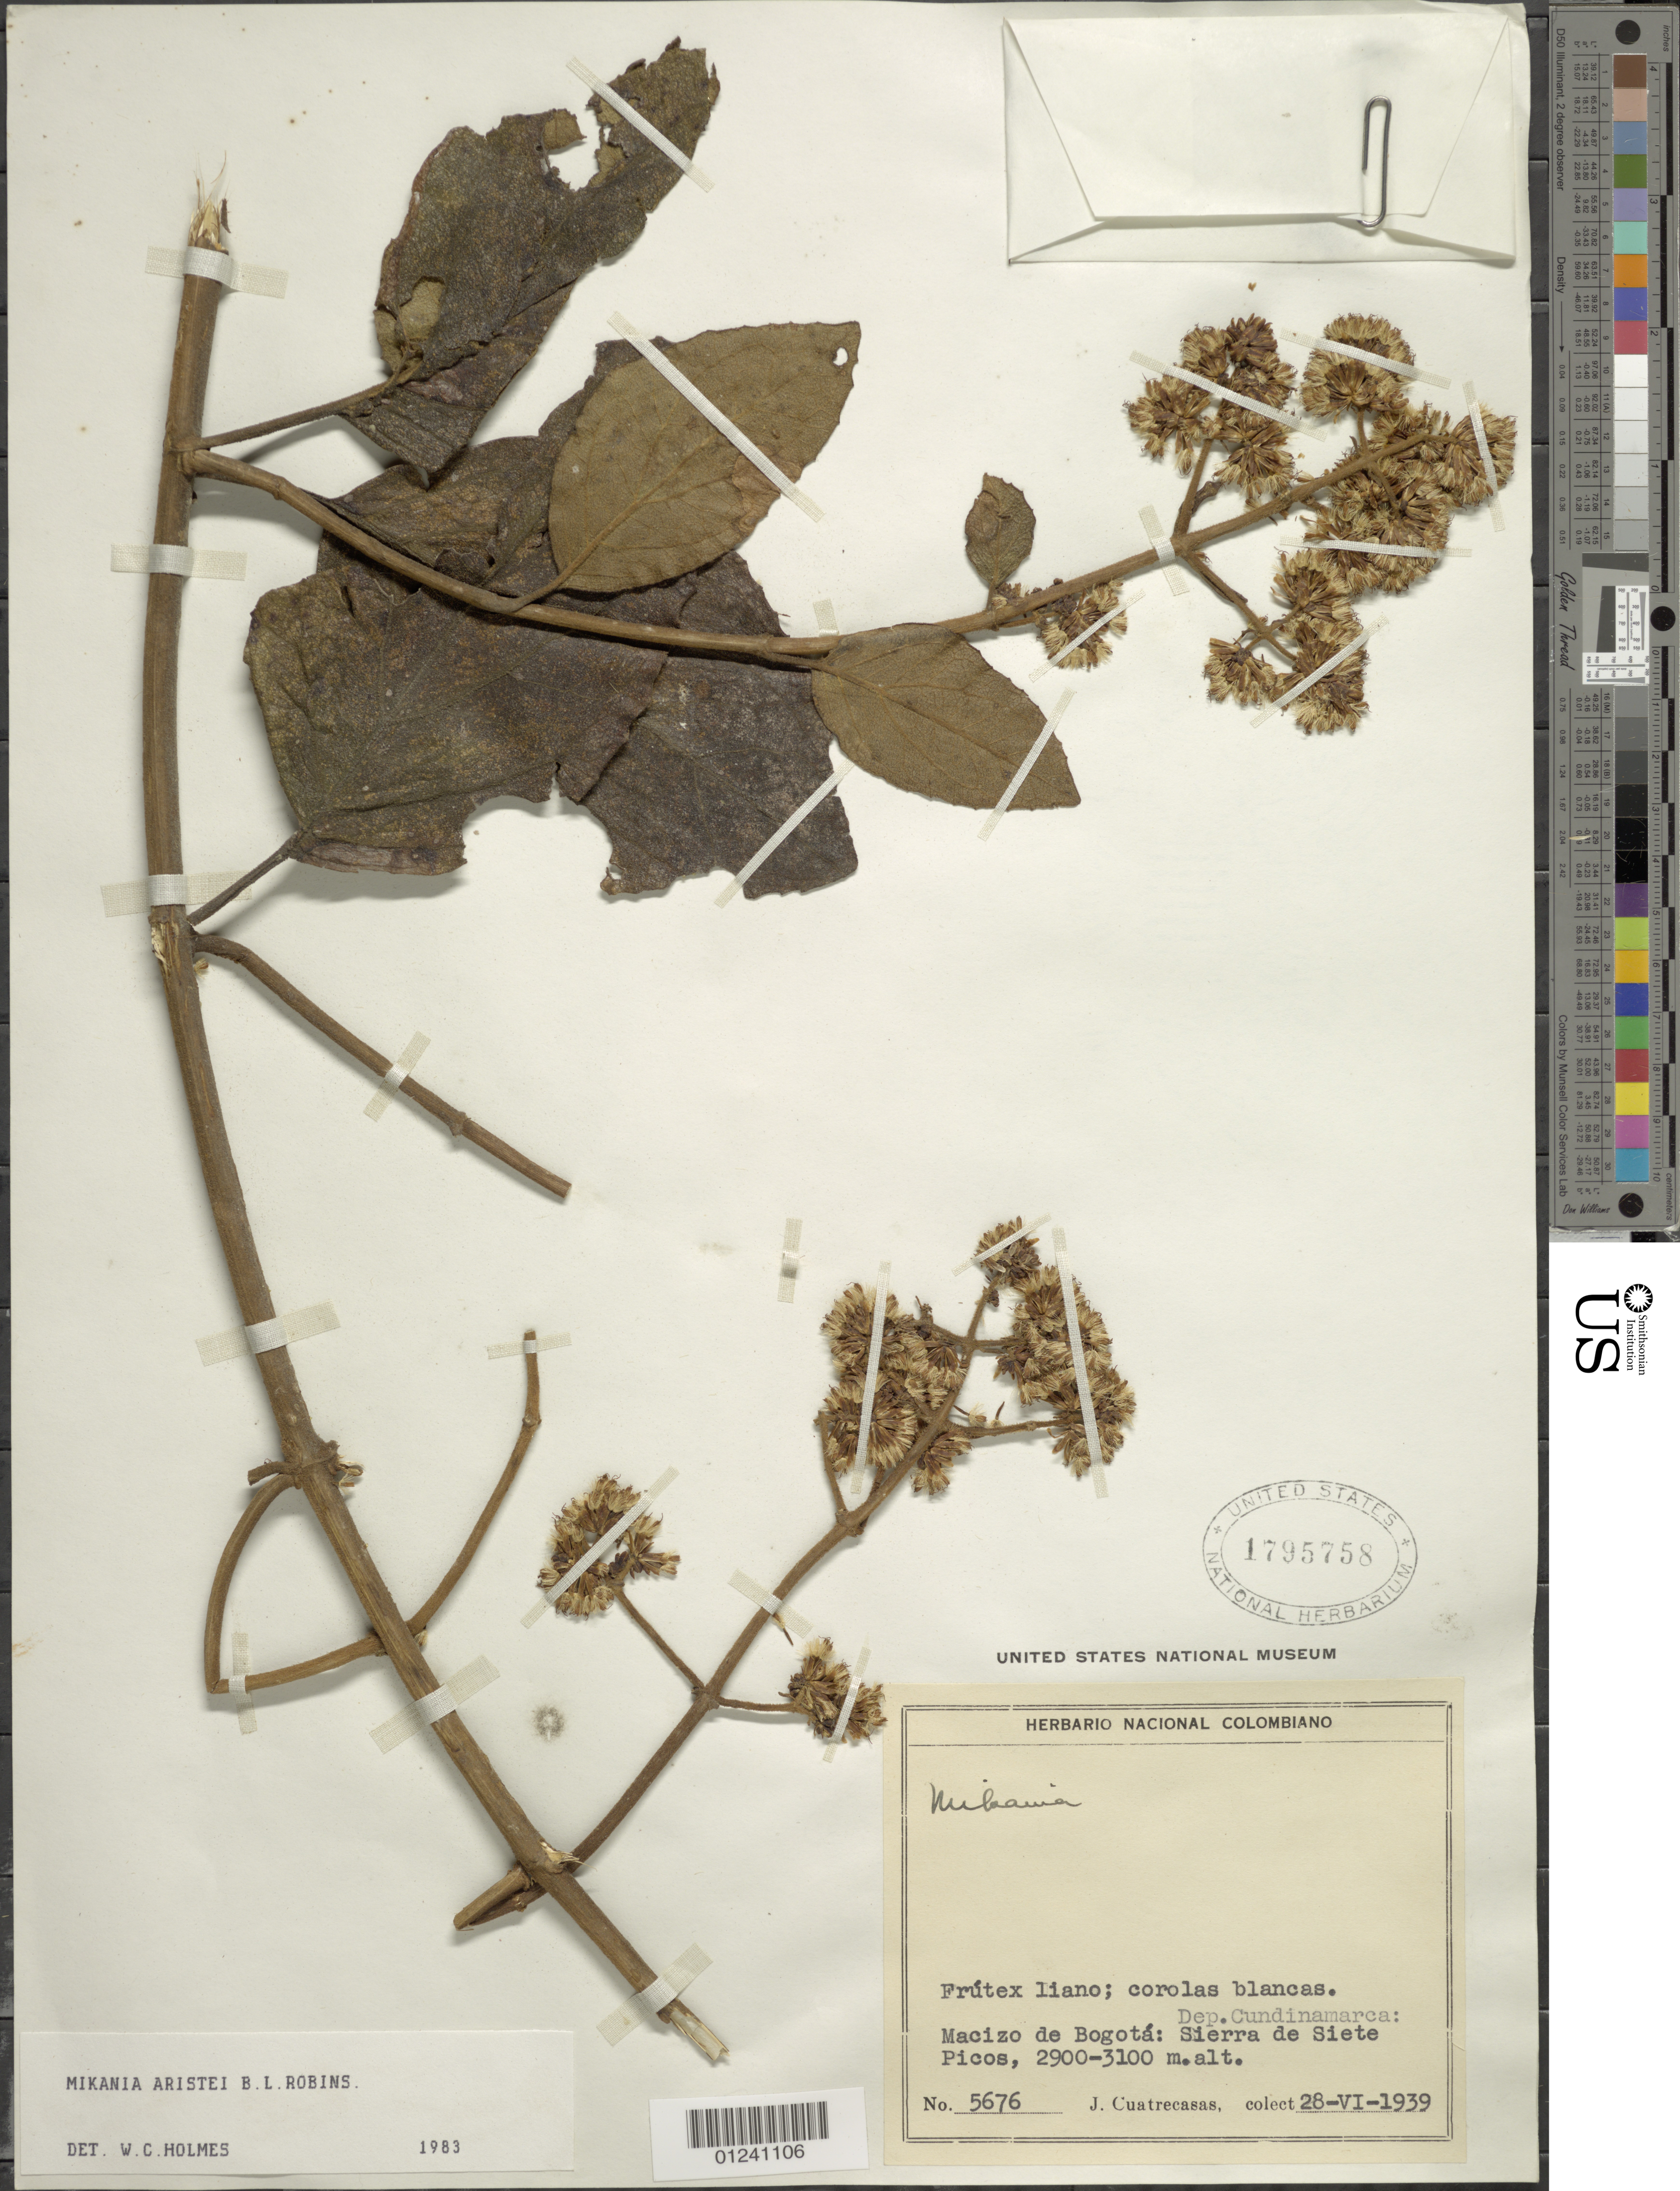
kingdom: Plantae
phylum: Tracheophyta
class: Magnoliopsida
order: Asterales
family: Asteraceae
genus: Mikania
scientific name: Mikania aristei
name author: B.L. Rob.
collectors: J. Cuatrecasas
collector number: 5676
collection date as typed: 28 Jun 1939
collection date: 1939-06-28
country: Colombia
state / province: Cundinamarca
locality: Macizo de Bogota, Sierra de Siete Picos.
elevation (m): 2900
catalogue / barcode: US 1795758